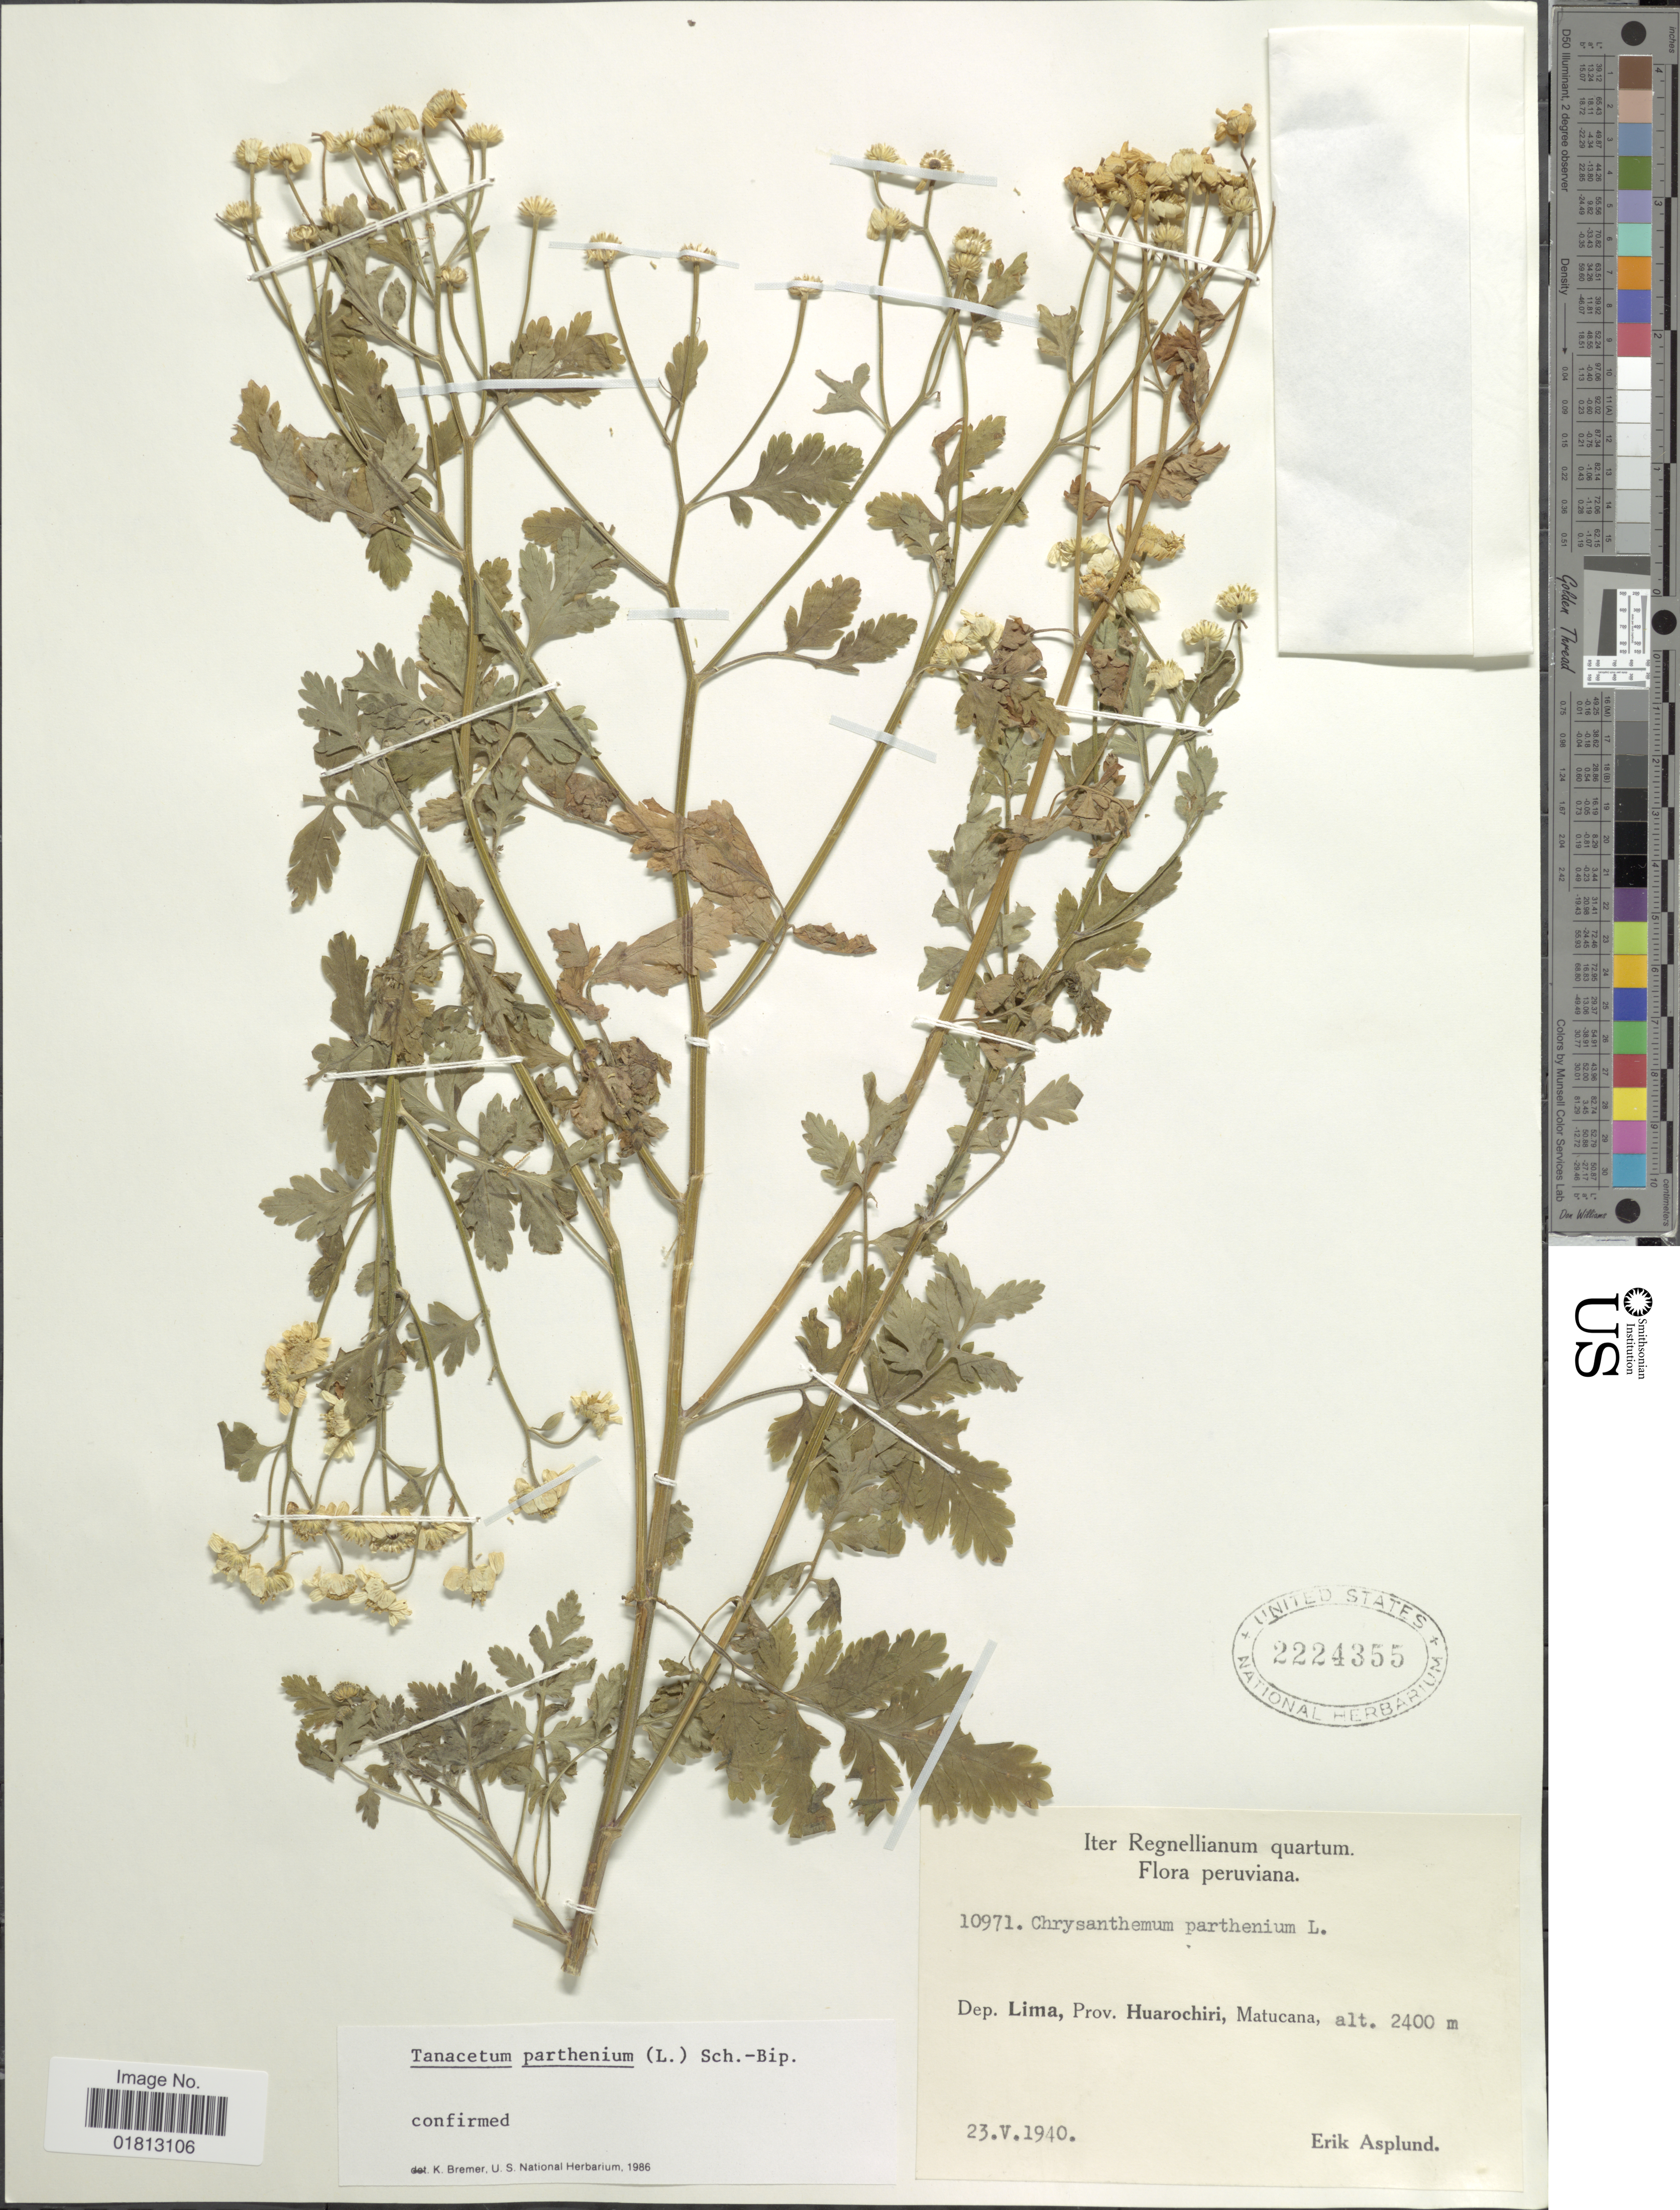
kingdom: Plantae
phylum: Tracheophyta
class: Magnoliopsida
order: Asterales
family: Asteraceae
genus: Tanacetum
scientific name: Tanacetum parthenium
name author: (L.) Sch. Bip.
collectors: E. Asplund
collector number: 10971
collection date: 1940-05-23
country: Peru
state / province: Lima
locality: Dep. Lima, Prov. Huaochiri, Matucana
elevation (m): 2400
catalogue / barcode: US 2224355